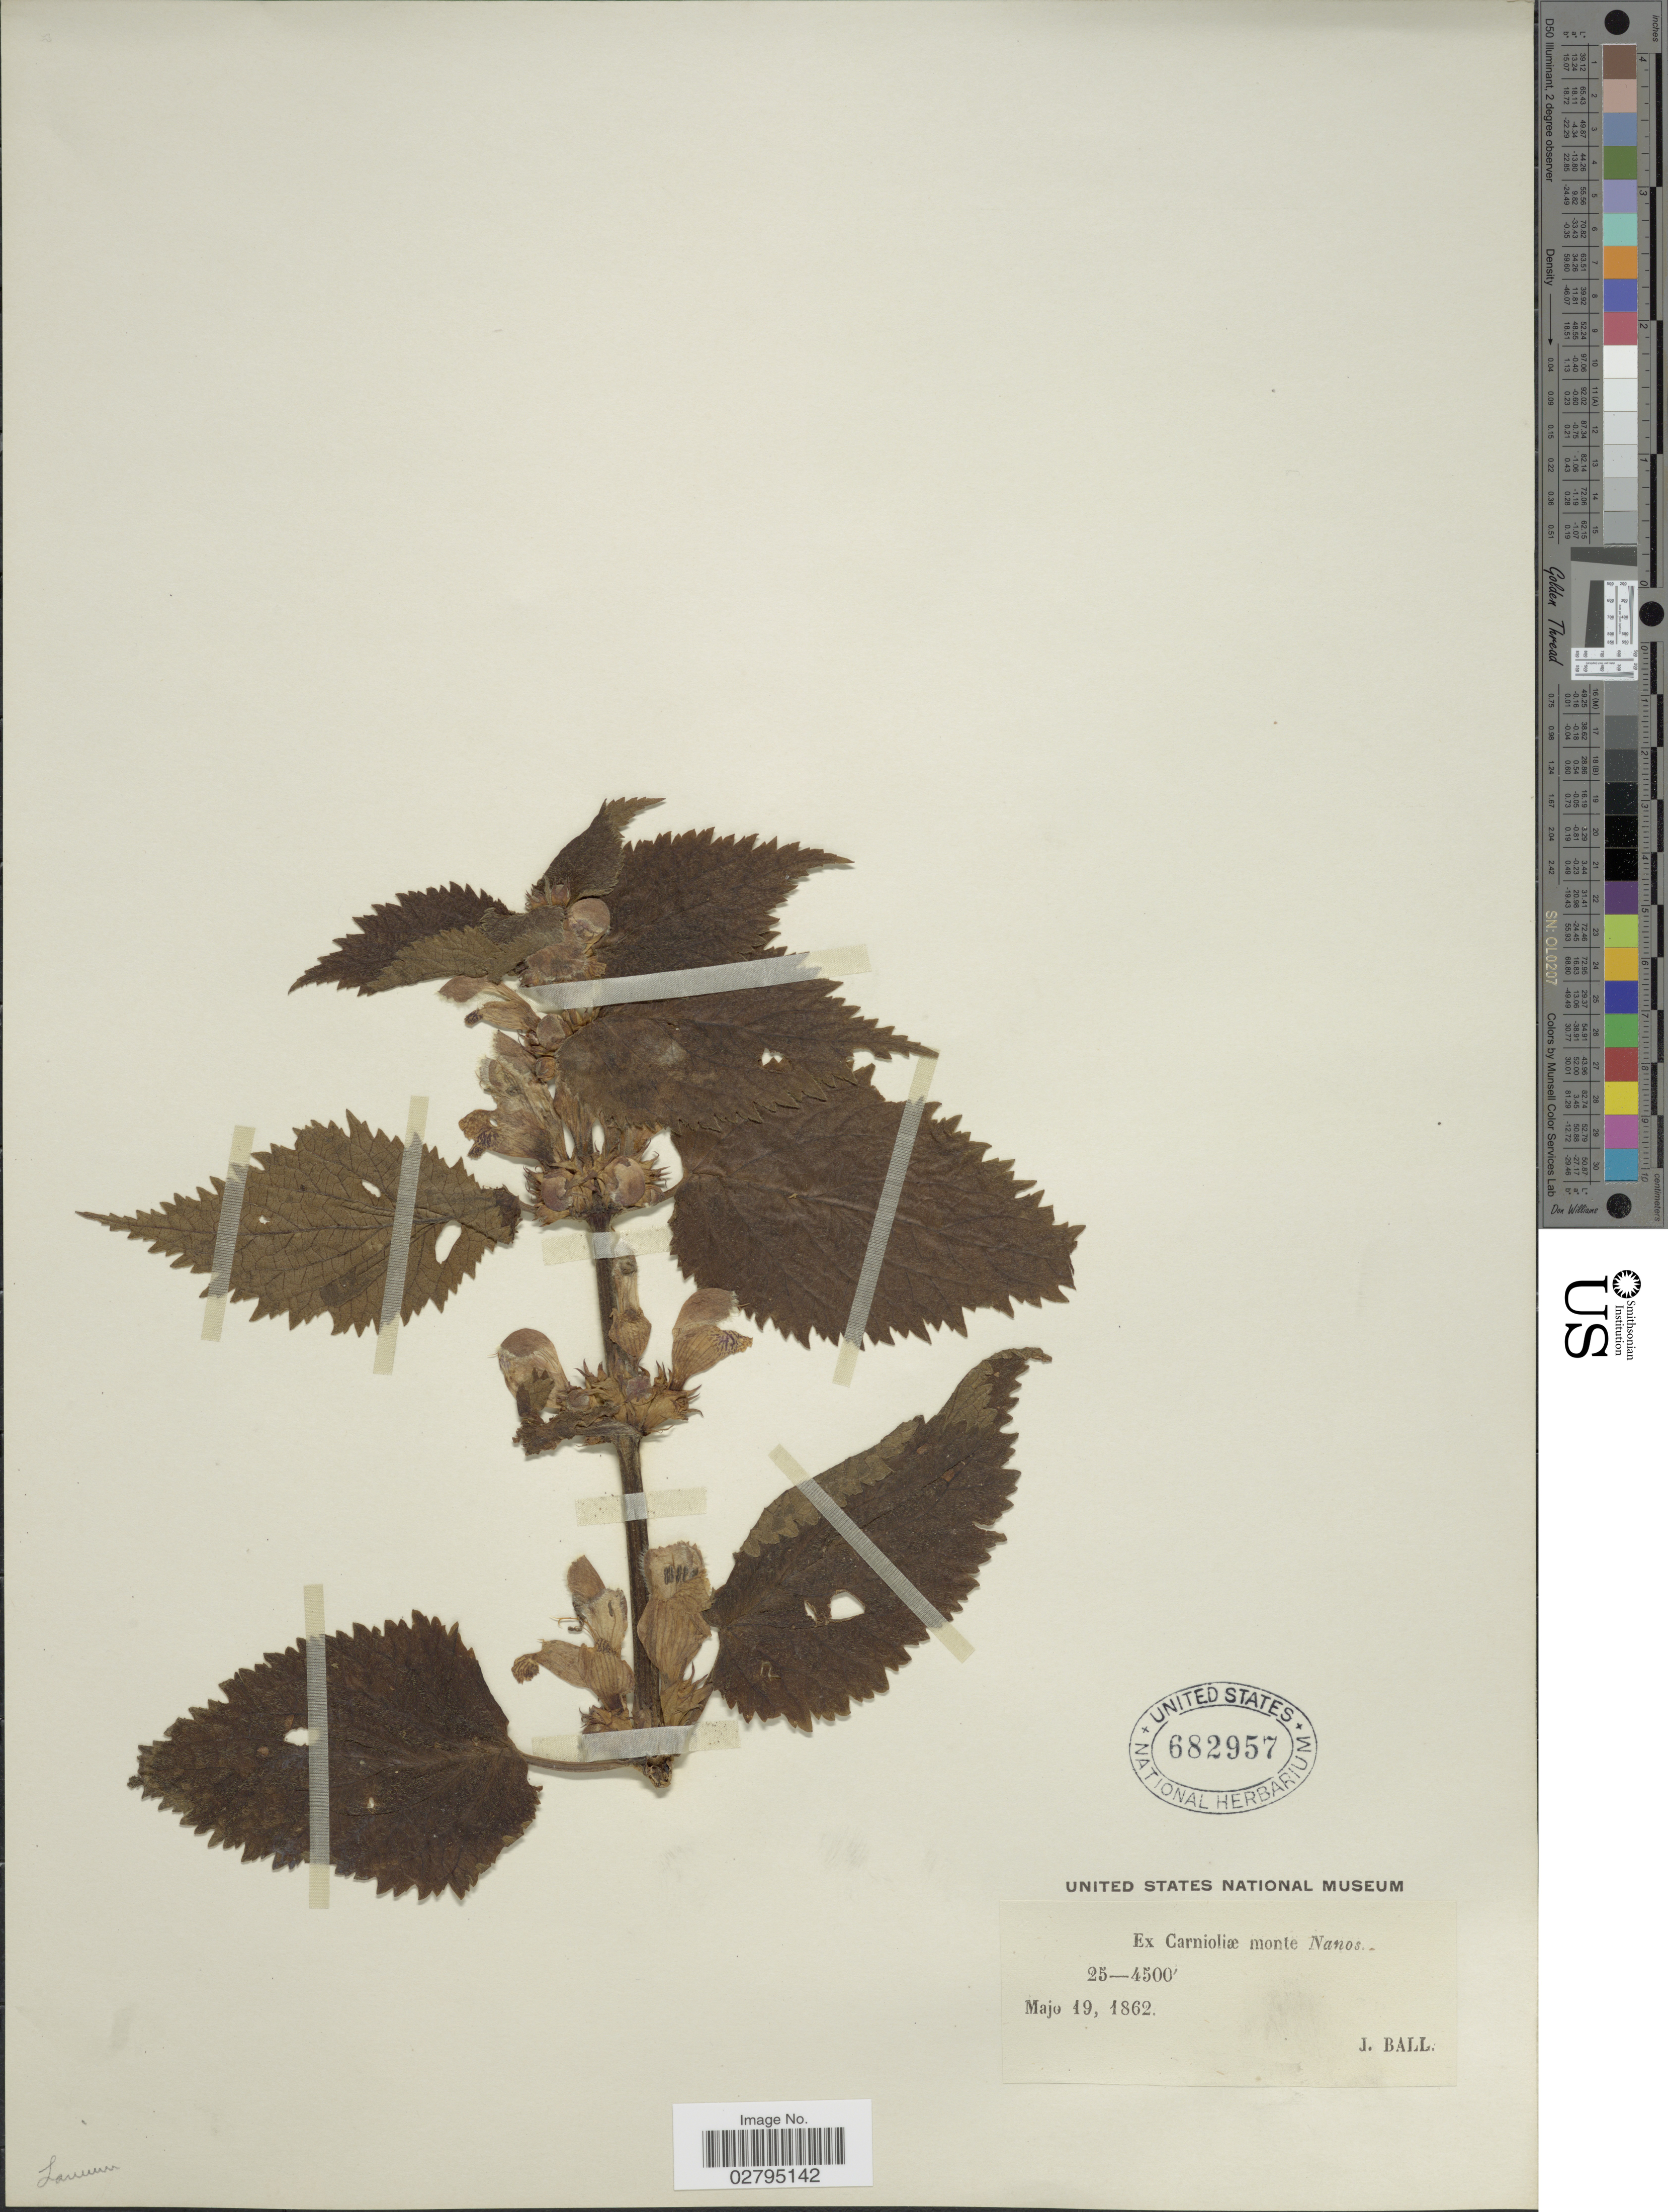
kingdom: Plantae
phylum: Tracheophyta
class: Magnoliopsida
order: Lamiales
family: Lamiaceae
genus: Lamium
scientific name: Lamium sp.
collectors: J. Ball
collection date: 1862-05-19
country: Slovenia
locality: Carnioliæ monte Nanos.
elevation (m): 762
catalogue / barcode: US 682957